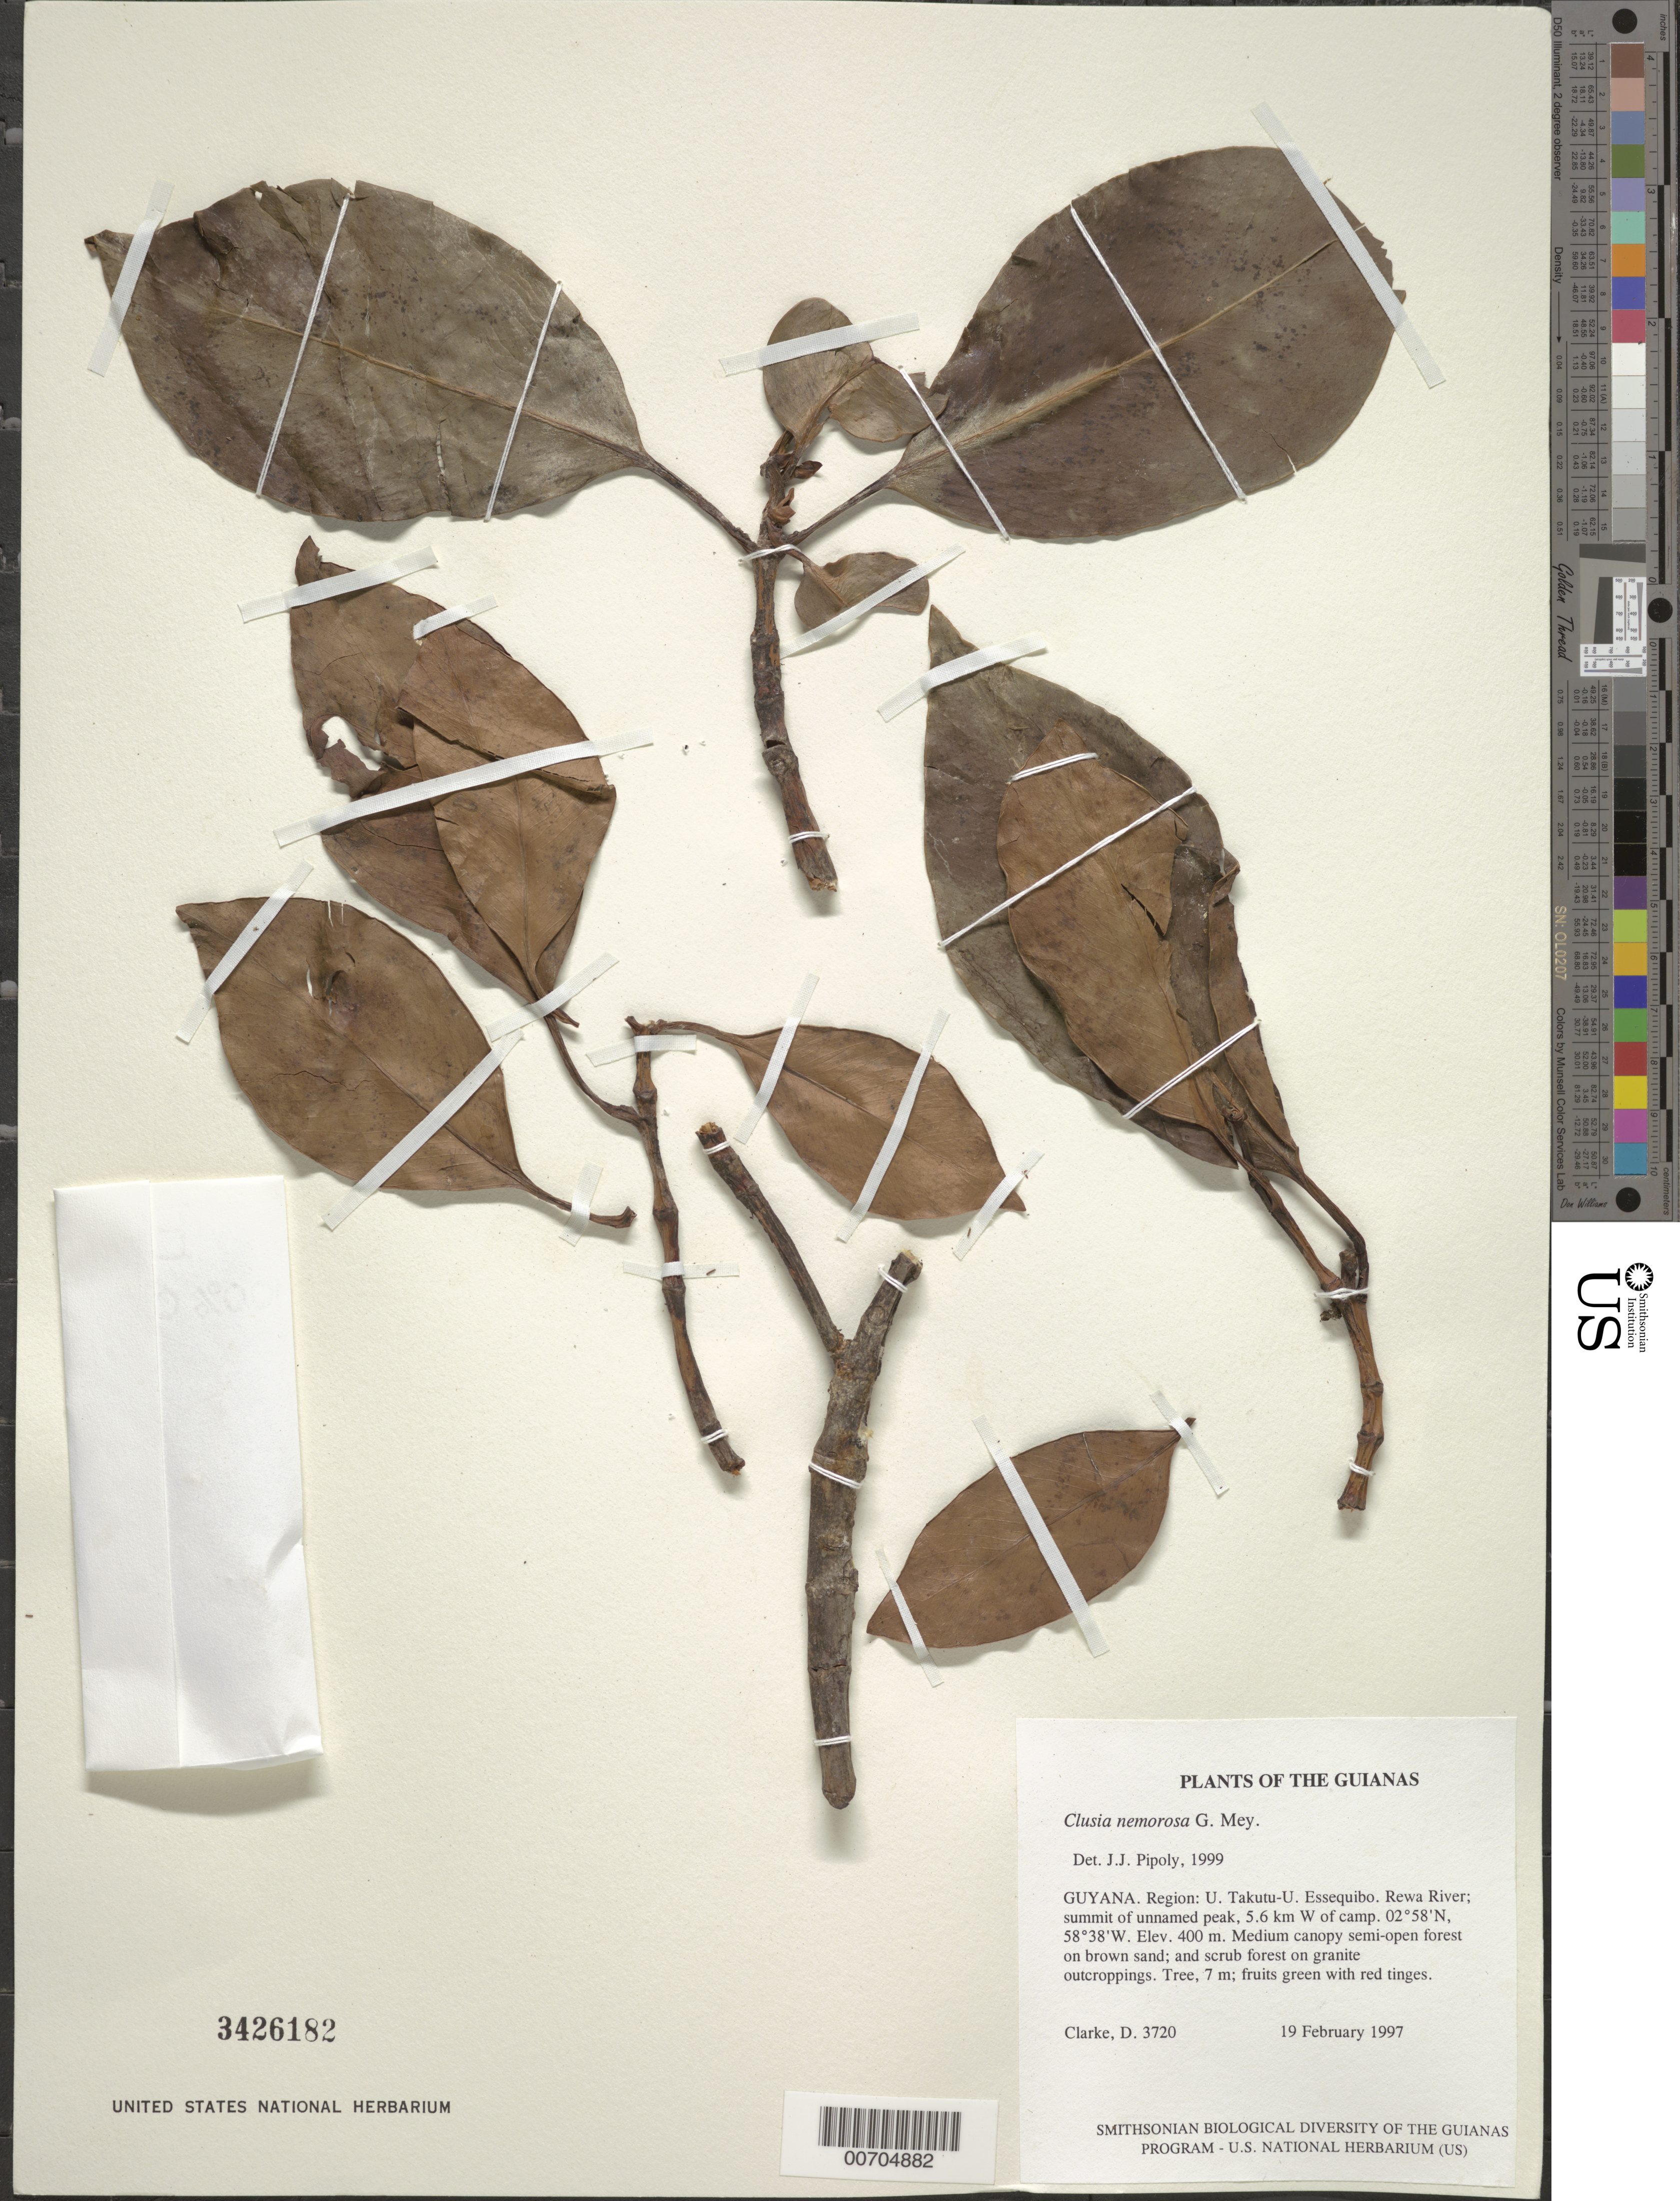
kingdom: Plantae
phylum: Tracheophyta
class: Magnoliopsida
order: Malpighiales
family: Clusiaceae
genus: Clusia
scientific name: Clusia nemorosa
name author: G. Mey.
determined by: Pipoly, J. J., III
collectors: H. D. Clarke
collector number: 3720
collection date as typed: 19 February 1997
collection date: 1997-02-19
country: Guyana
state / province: U. Takutu-U. Essequibo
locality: Rewa River; summit of unnamed peak, 5.6 km W of camp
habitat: Medium canopy semi-open forest on brown sand; and scrub forest on granite outcroppings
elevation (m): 400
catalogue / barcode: US 3426182